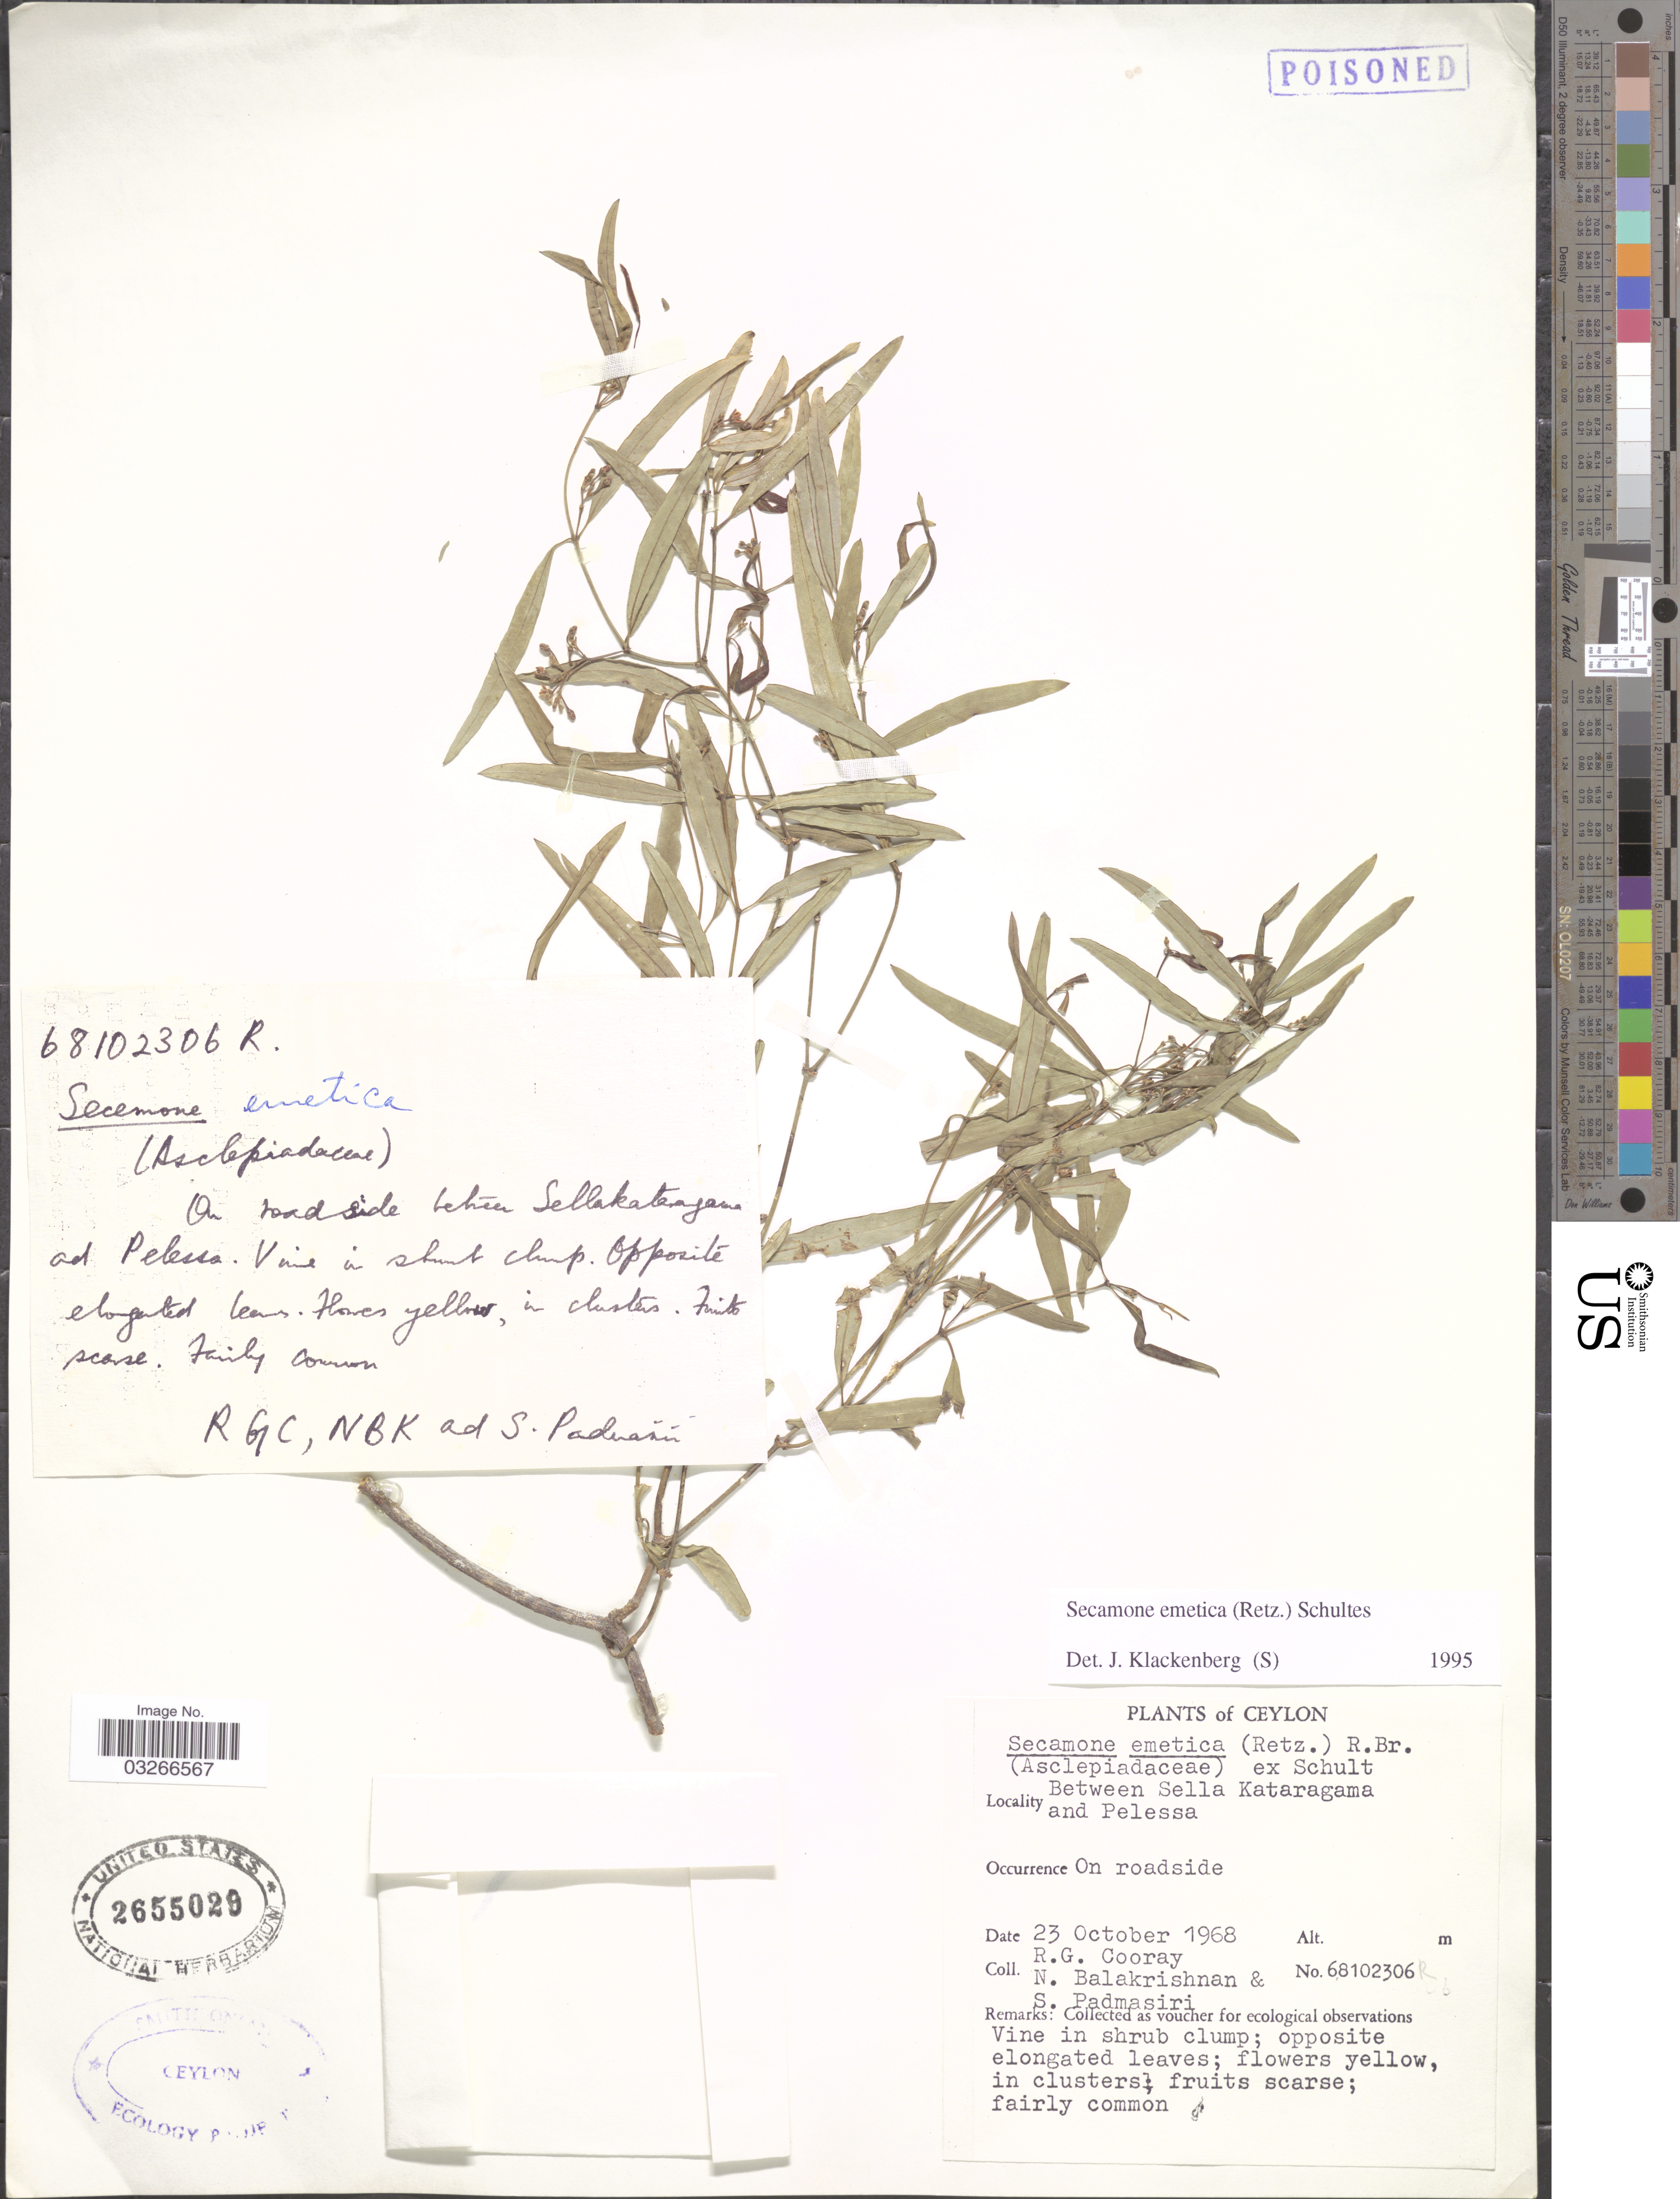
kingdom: Plantae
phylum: Tracheophyta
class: Magnoliopsida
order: Gentianales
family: Apocynaceae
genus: Secamone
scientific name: Secamone emetica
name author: (Retz.) R. Br. ex Schult.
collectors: R. Cooray, N. Balakrishnan & S. Padmasiri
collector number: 68102306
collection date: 1968-10-23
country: Sri Lanka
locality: Ceylon. Between Sella Kataragama and Pelessa.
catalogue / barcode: US 2655029